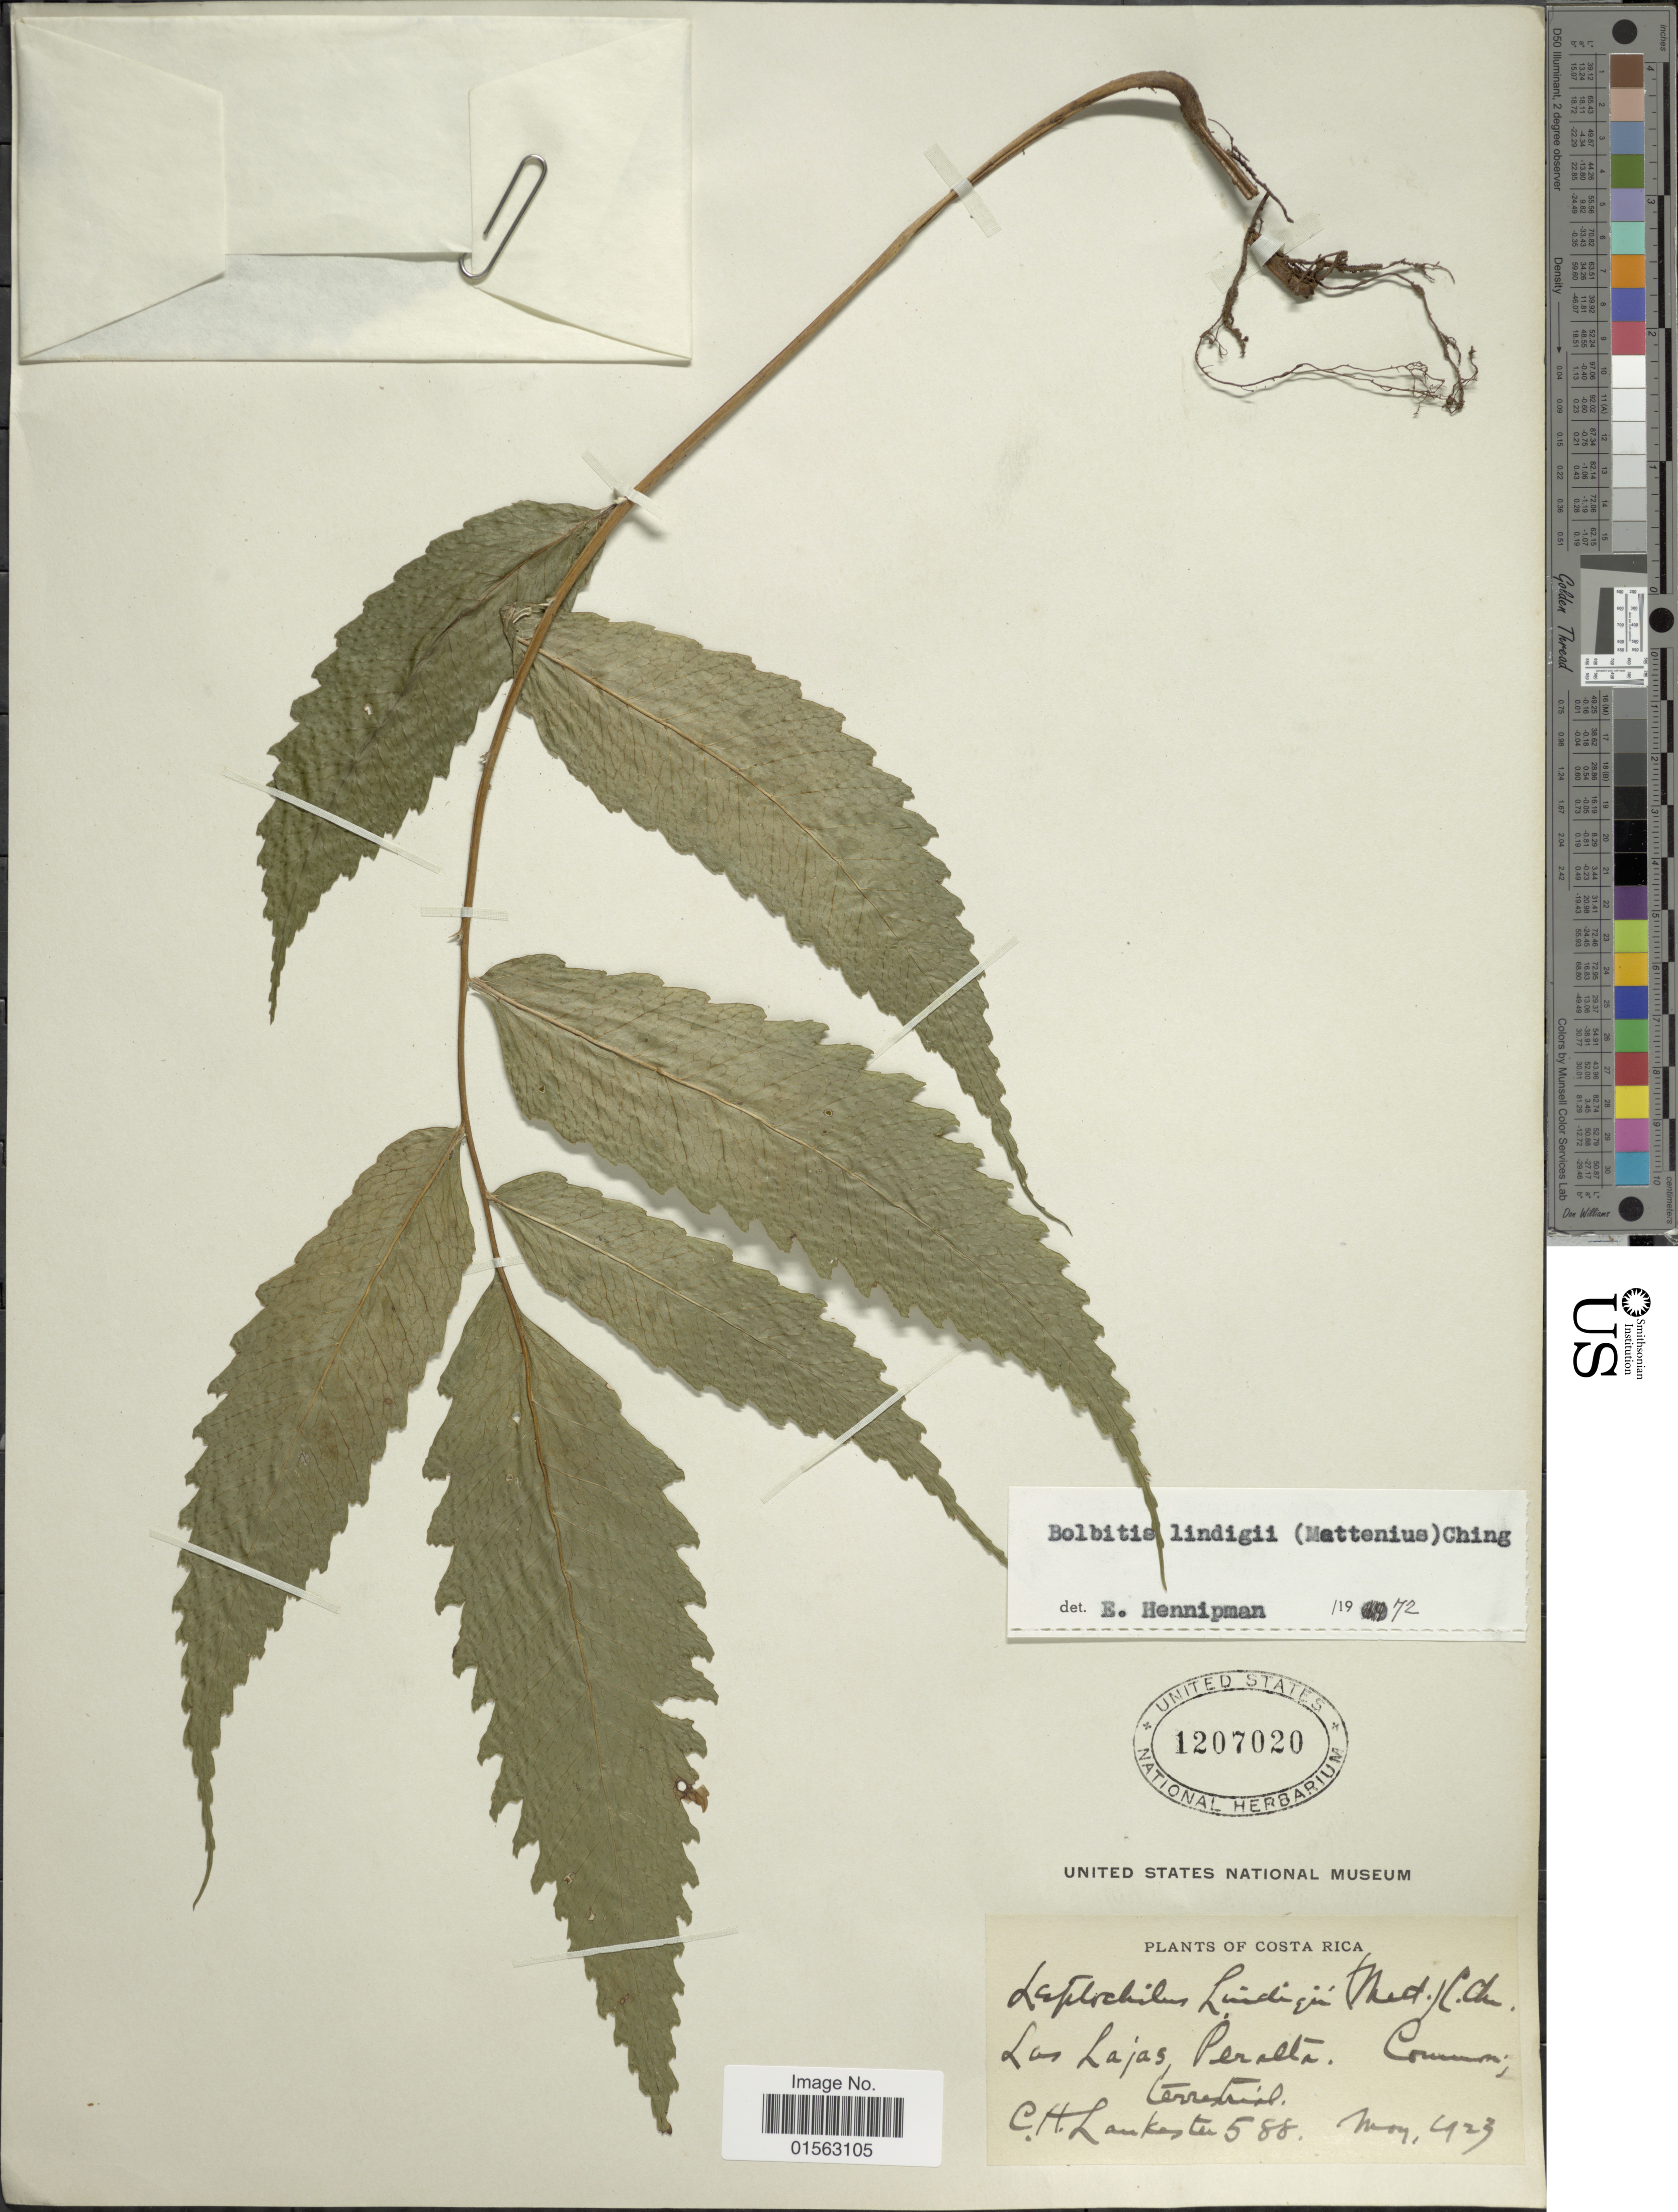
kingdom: Plantae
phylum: Tracheophyta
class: Polypodiopsida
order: Polypodiales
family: Dryopteridaceae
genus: Mickelia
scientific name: Mickelia lindigii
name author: (Mett.) R.C. Moran et al.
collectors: C. H. Lankester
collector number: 588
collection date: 1923-05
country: Costa Rica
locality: Costa Rica, Las Lajas, Peralta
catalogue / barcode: US 1207020